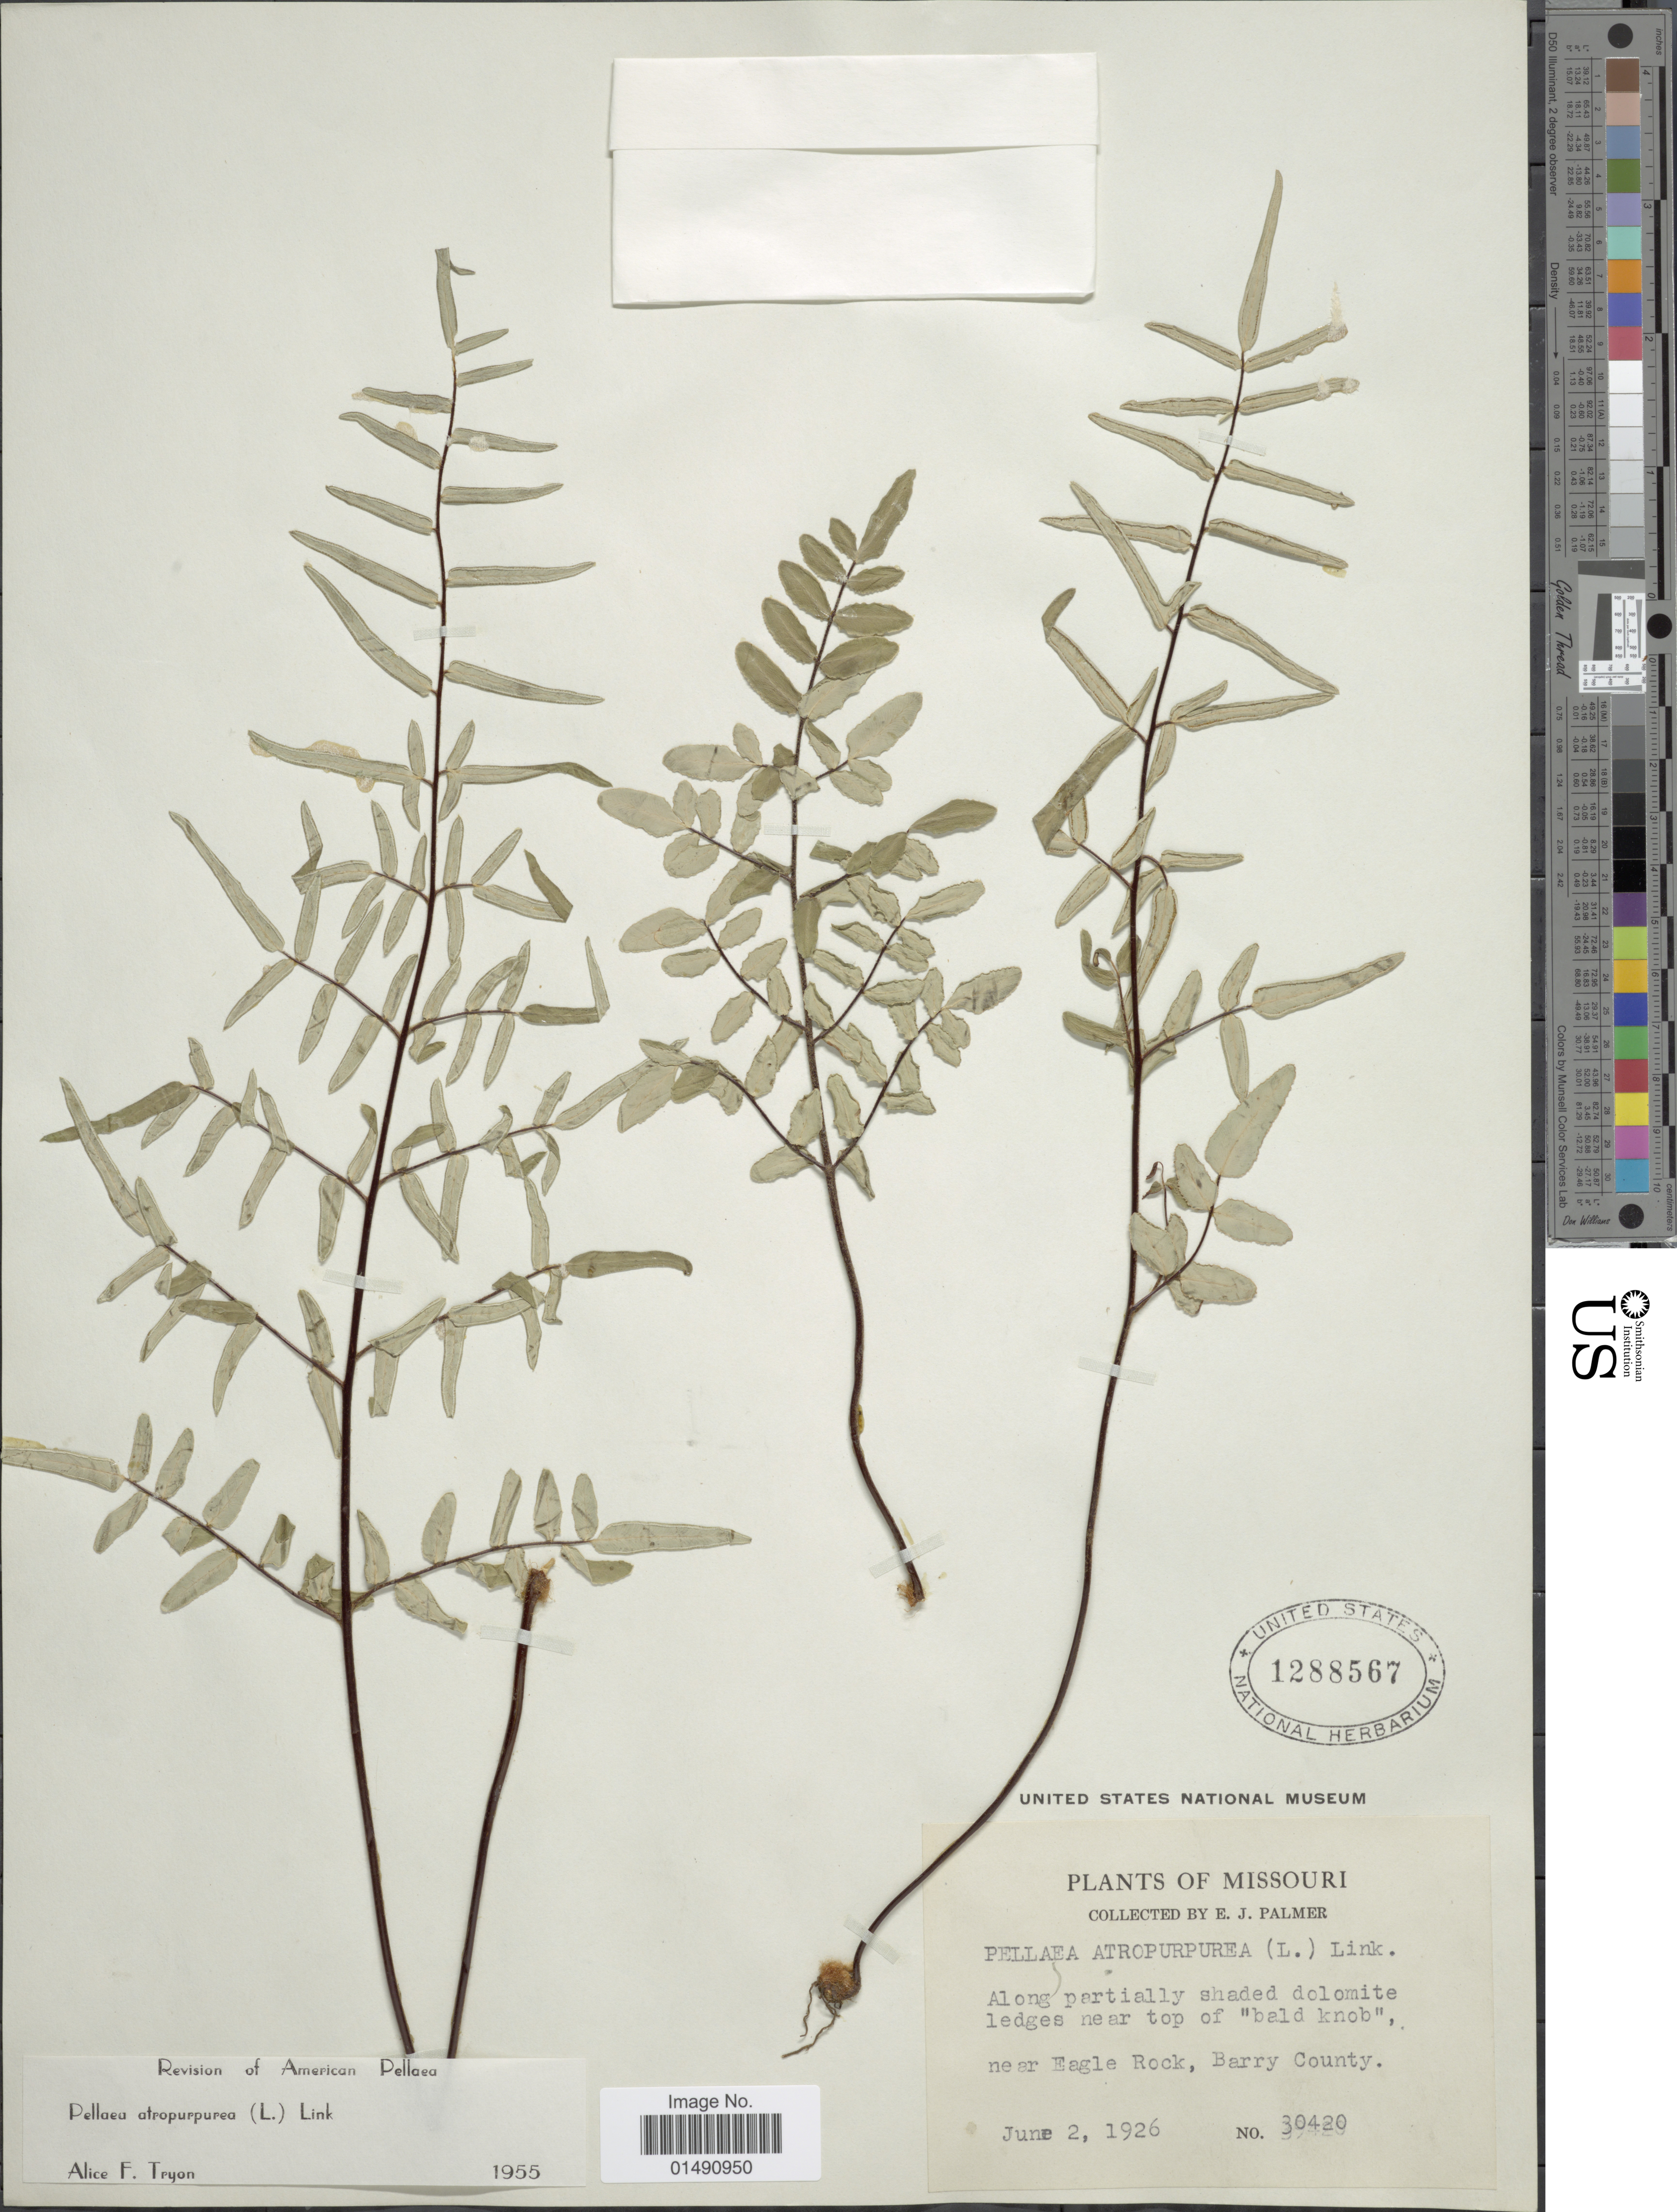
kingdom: Plantae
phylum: Tracheophyta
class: Polypodiopsida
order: Polypodiales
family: Pteridaceae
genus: Pellaea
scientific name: Pellaea atropurpurea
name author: (L.) Link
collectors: E. J. Palmer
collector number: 30420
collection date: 1926-06-02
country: United States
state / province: Missouri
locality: Near Eagle Rock, Barry County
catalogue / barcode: US 1288567